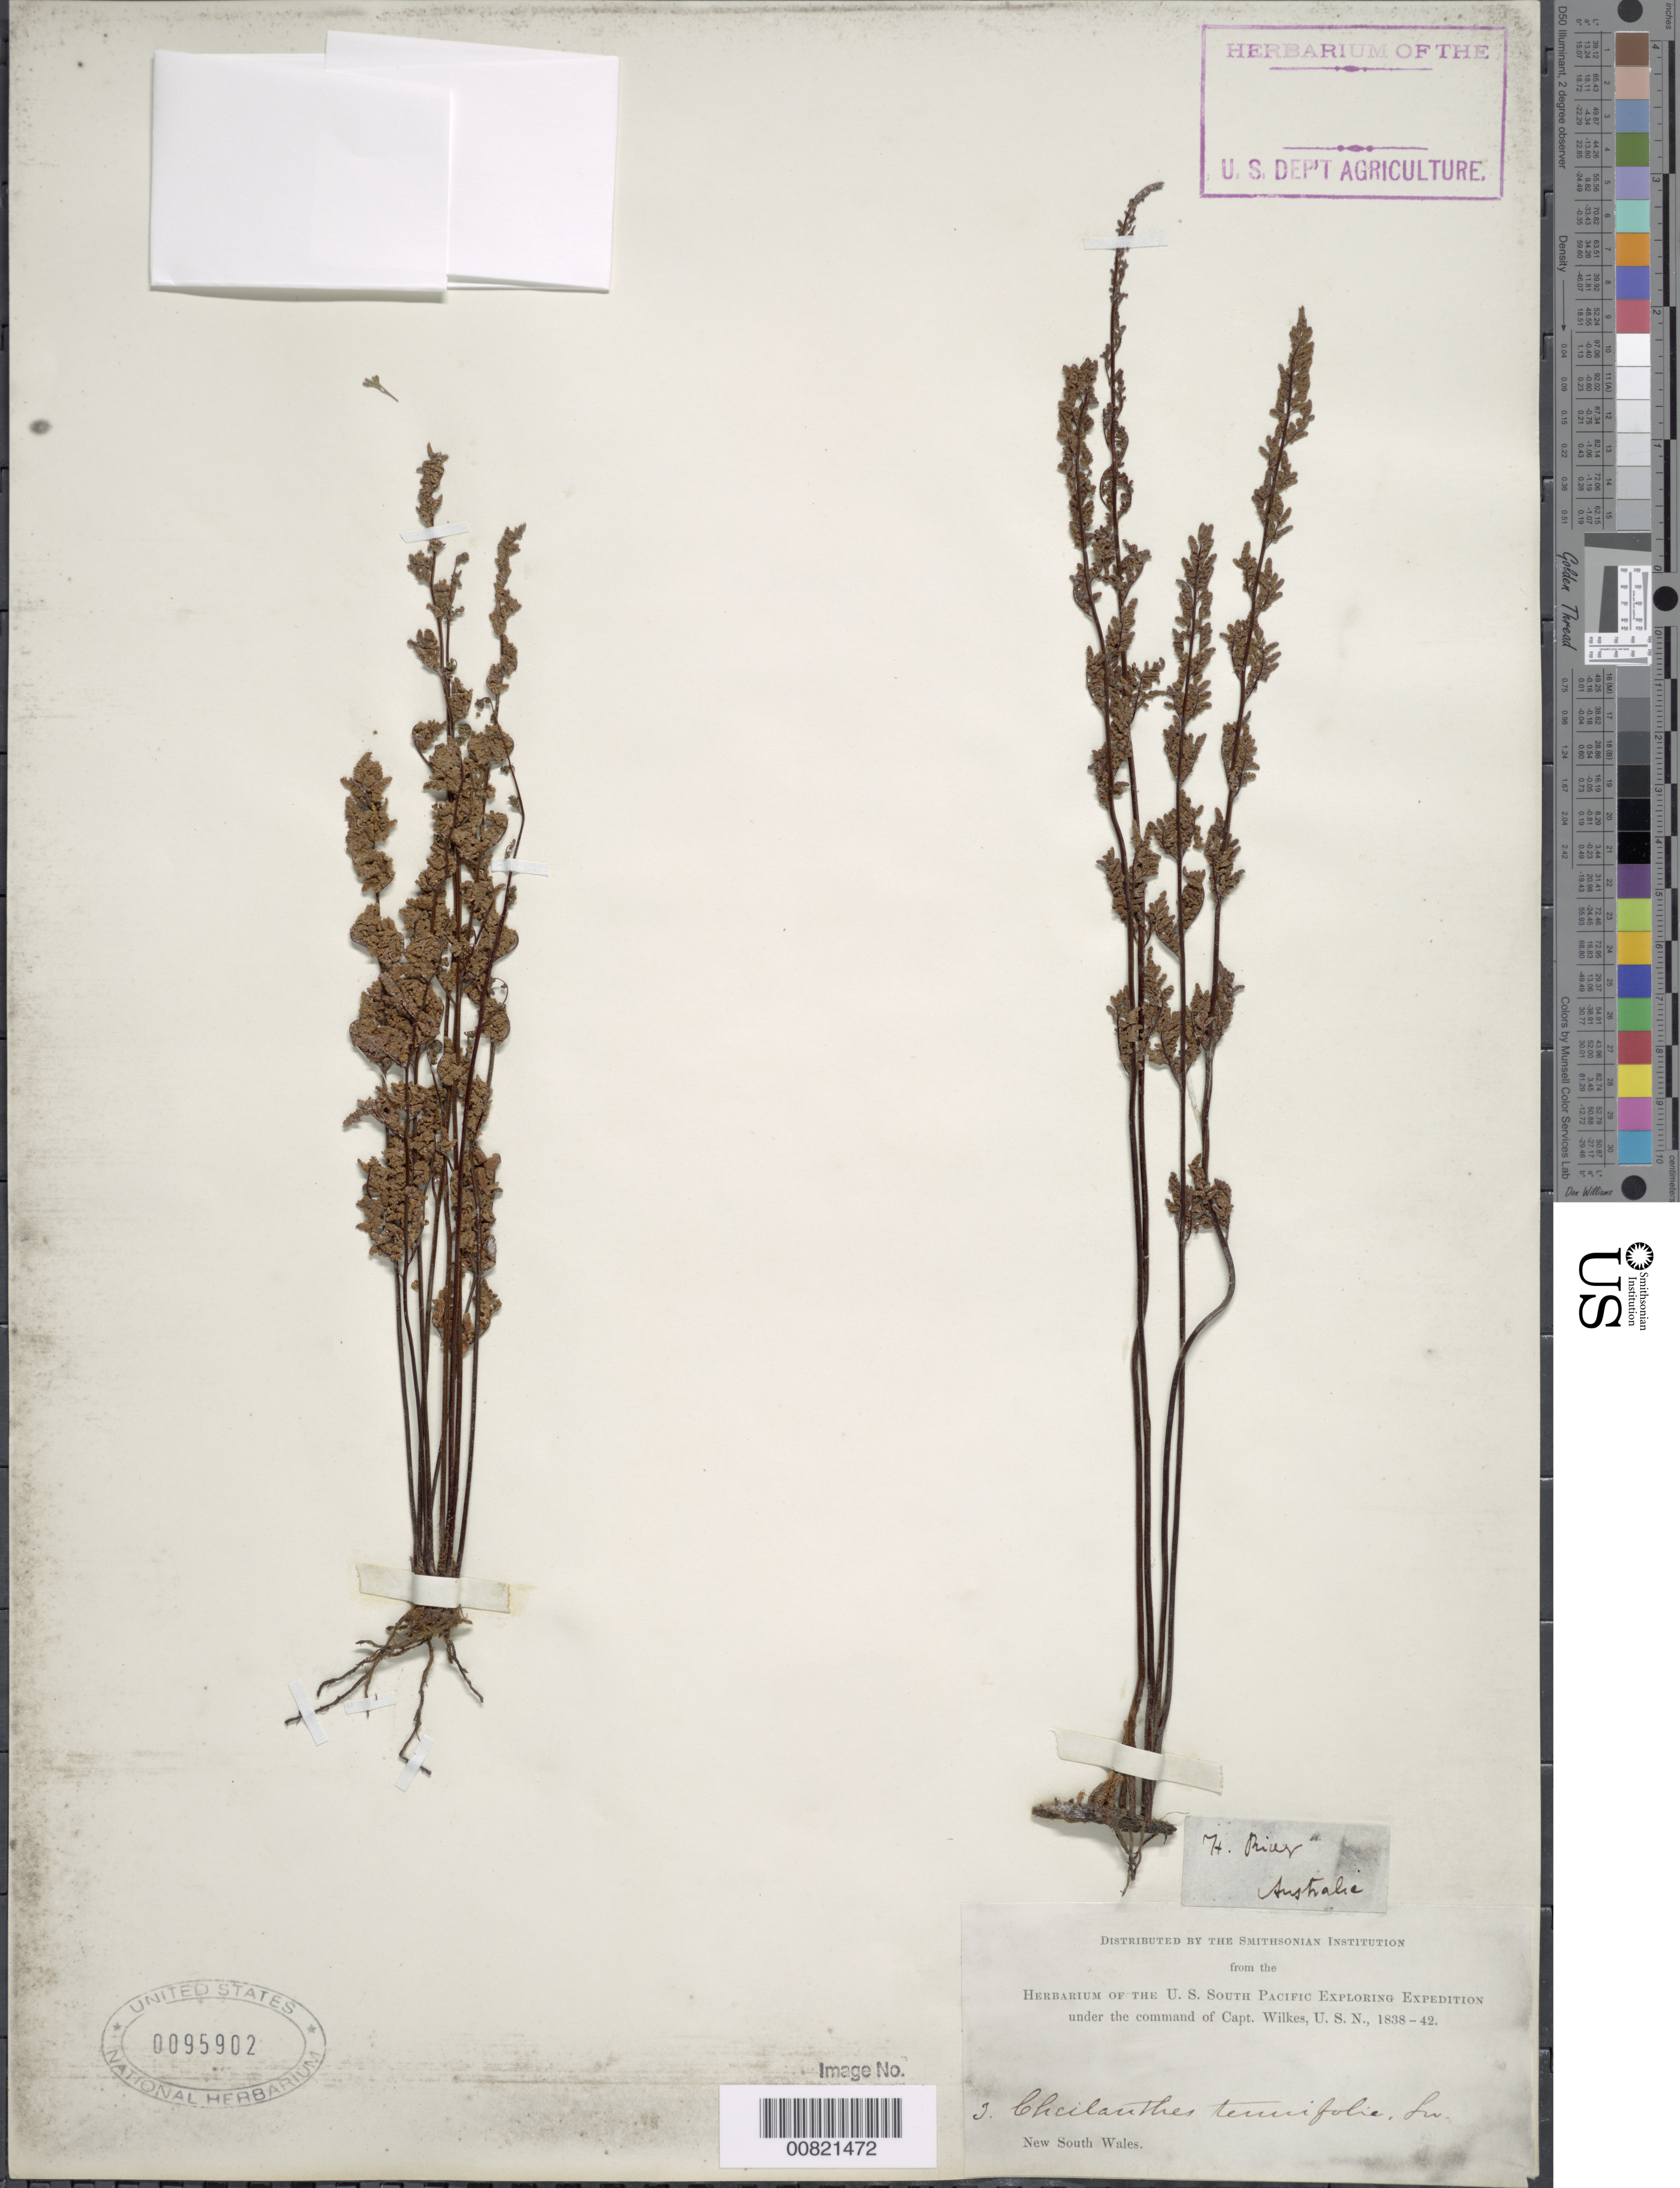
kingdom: Plantae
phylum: Tracheophyta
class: Polypodiopsida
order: Polypodiales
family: Pteridaceae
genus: Cheilanthes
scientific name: Cheilanthes sieberi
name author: Kunze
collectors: Wilkes Explor. Exped.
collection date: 1838/1842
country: Australia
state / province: New South Wales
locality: New South Wales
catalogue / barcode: US 95902